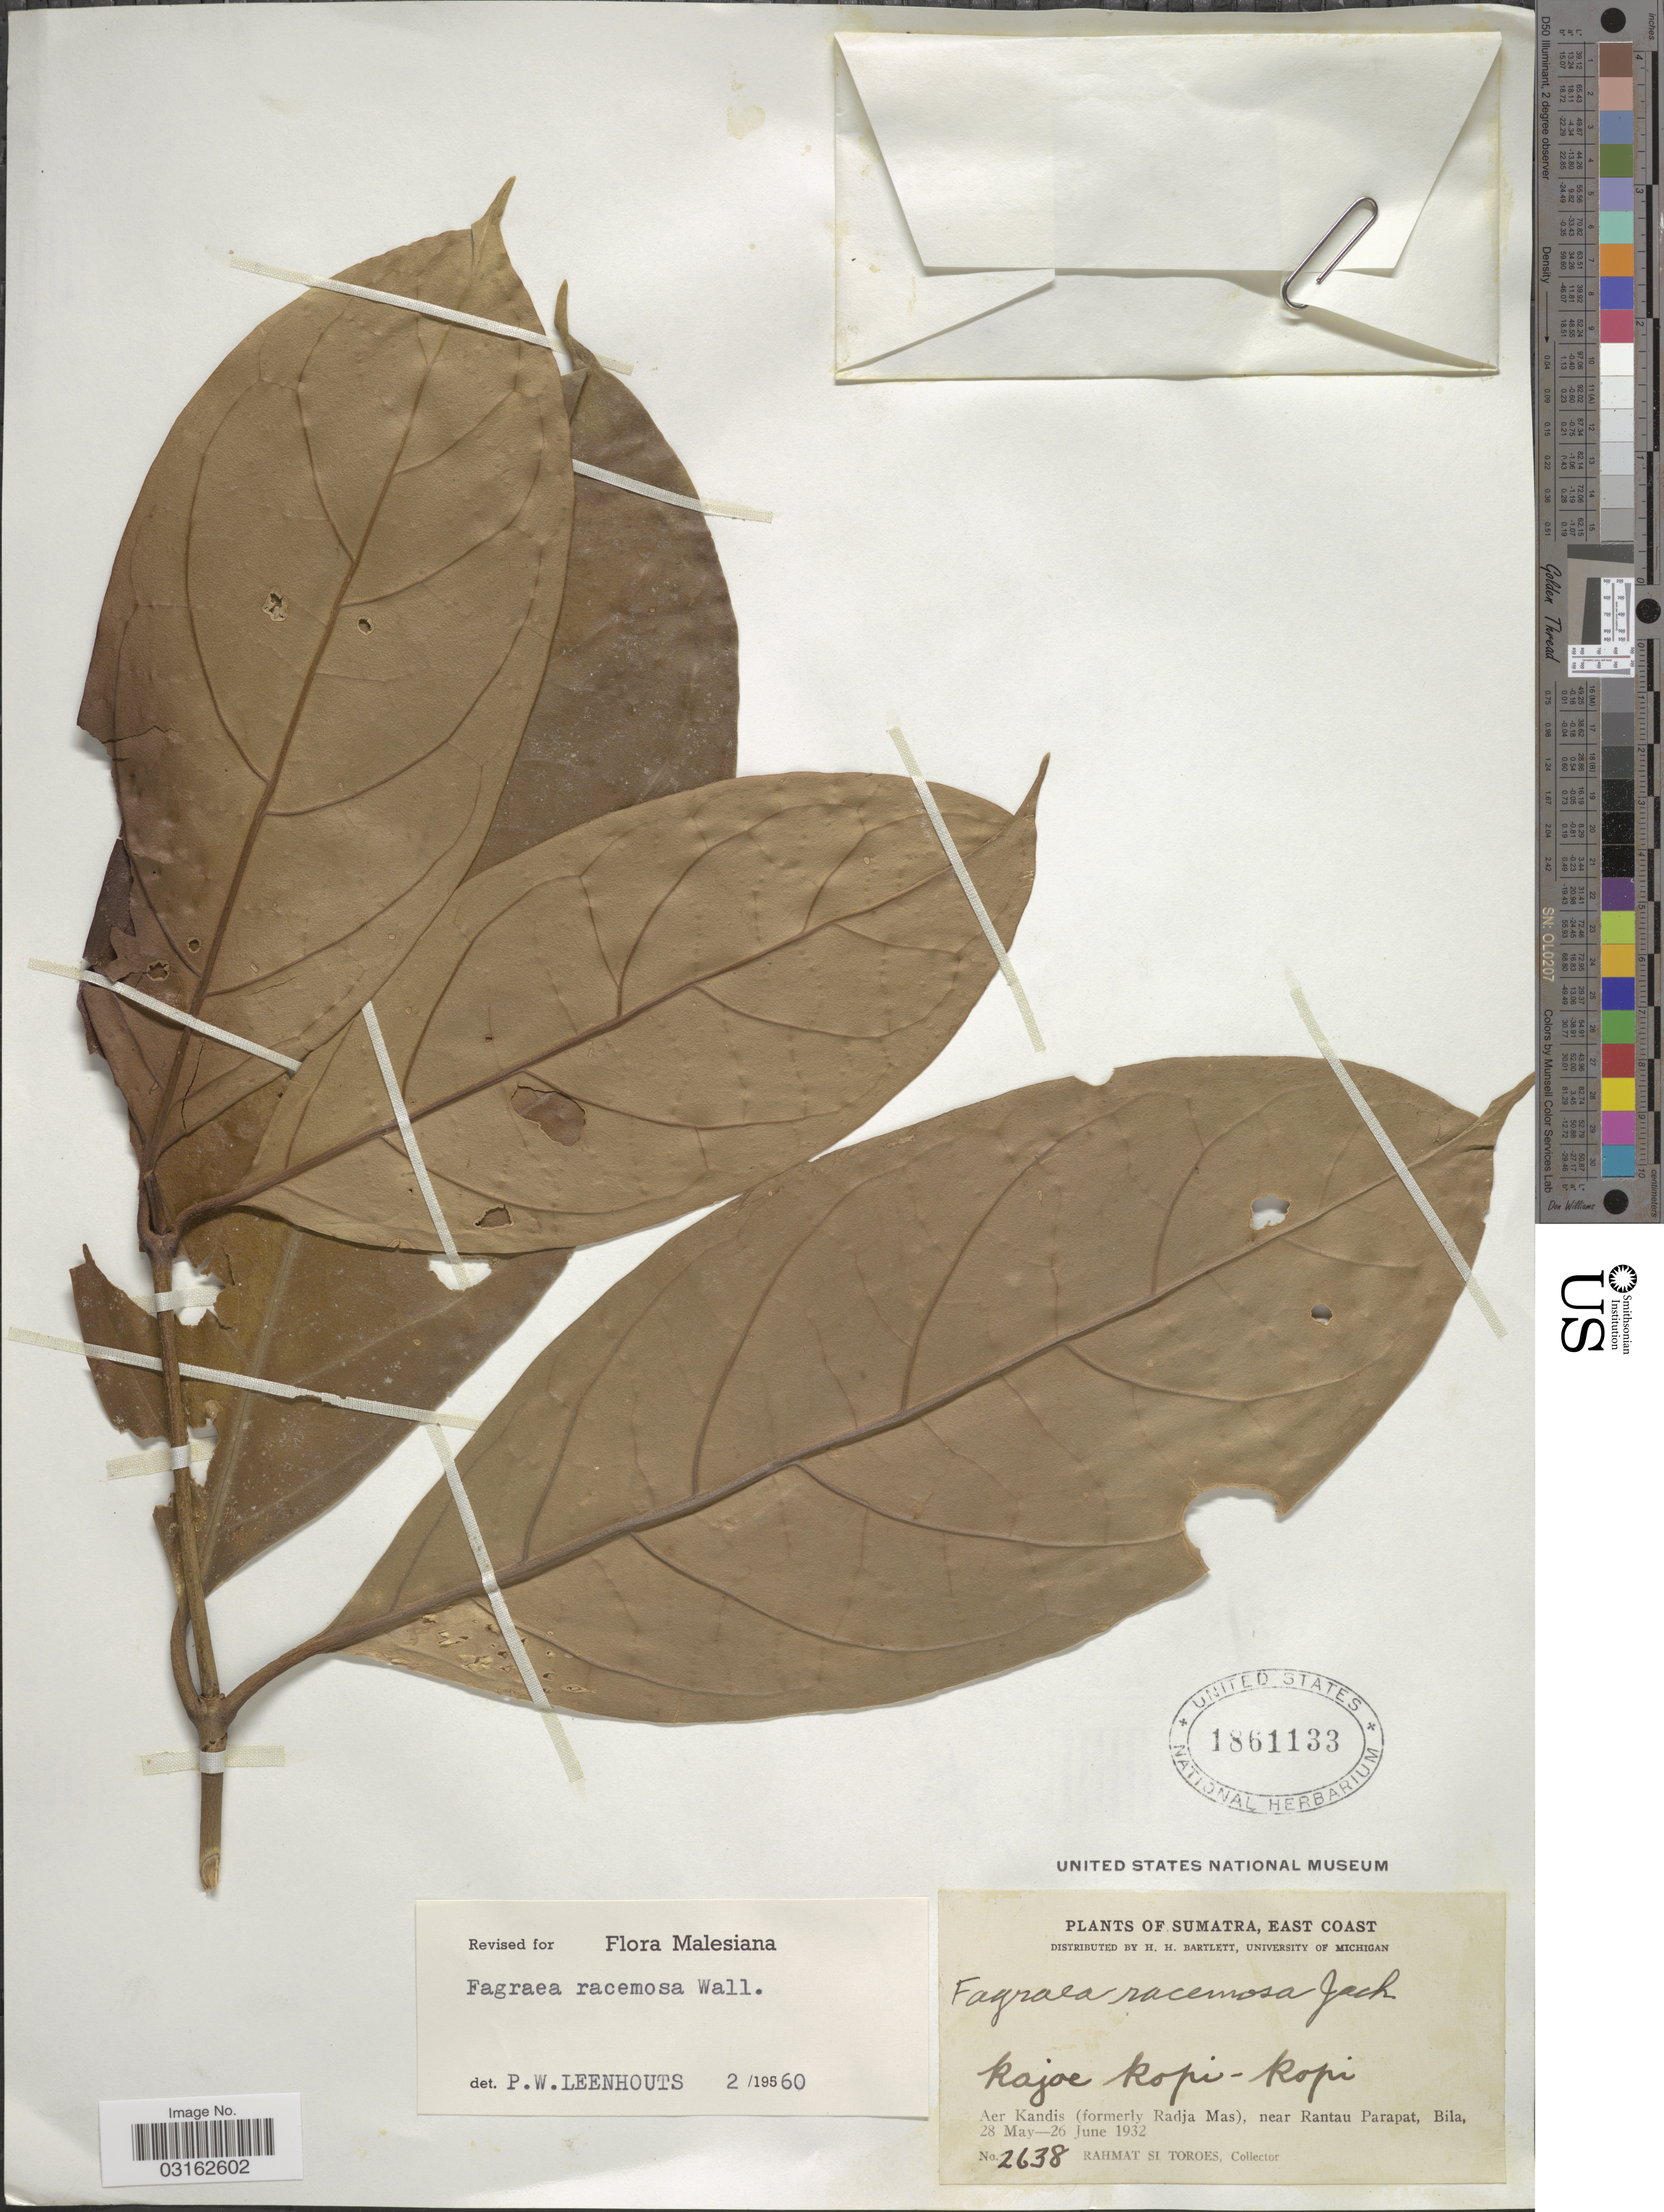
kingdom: Plantae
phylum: Tracheophyta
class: Magnoliopsida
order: Gentianales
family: Gentianaceae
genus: Fagraea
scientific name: Fagraea racemosa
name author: Jack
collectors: Rahmat Si Boeea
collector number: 2638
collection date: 1932-05-28/1932-06-26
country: Indonesia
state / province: Sumatra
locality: East Coast. Aer Kandis (formerly Radja Mas), near Rantau Parapat, Bila.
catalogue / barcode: US 1861133